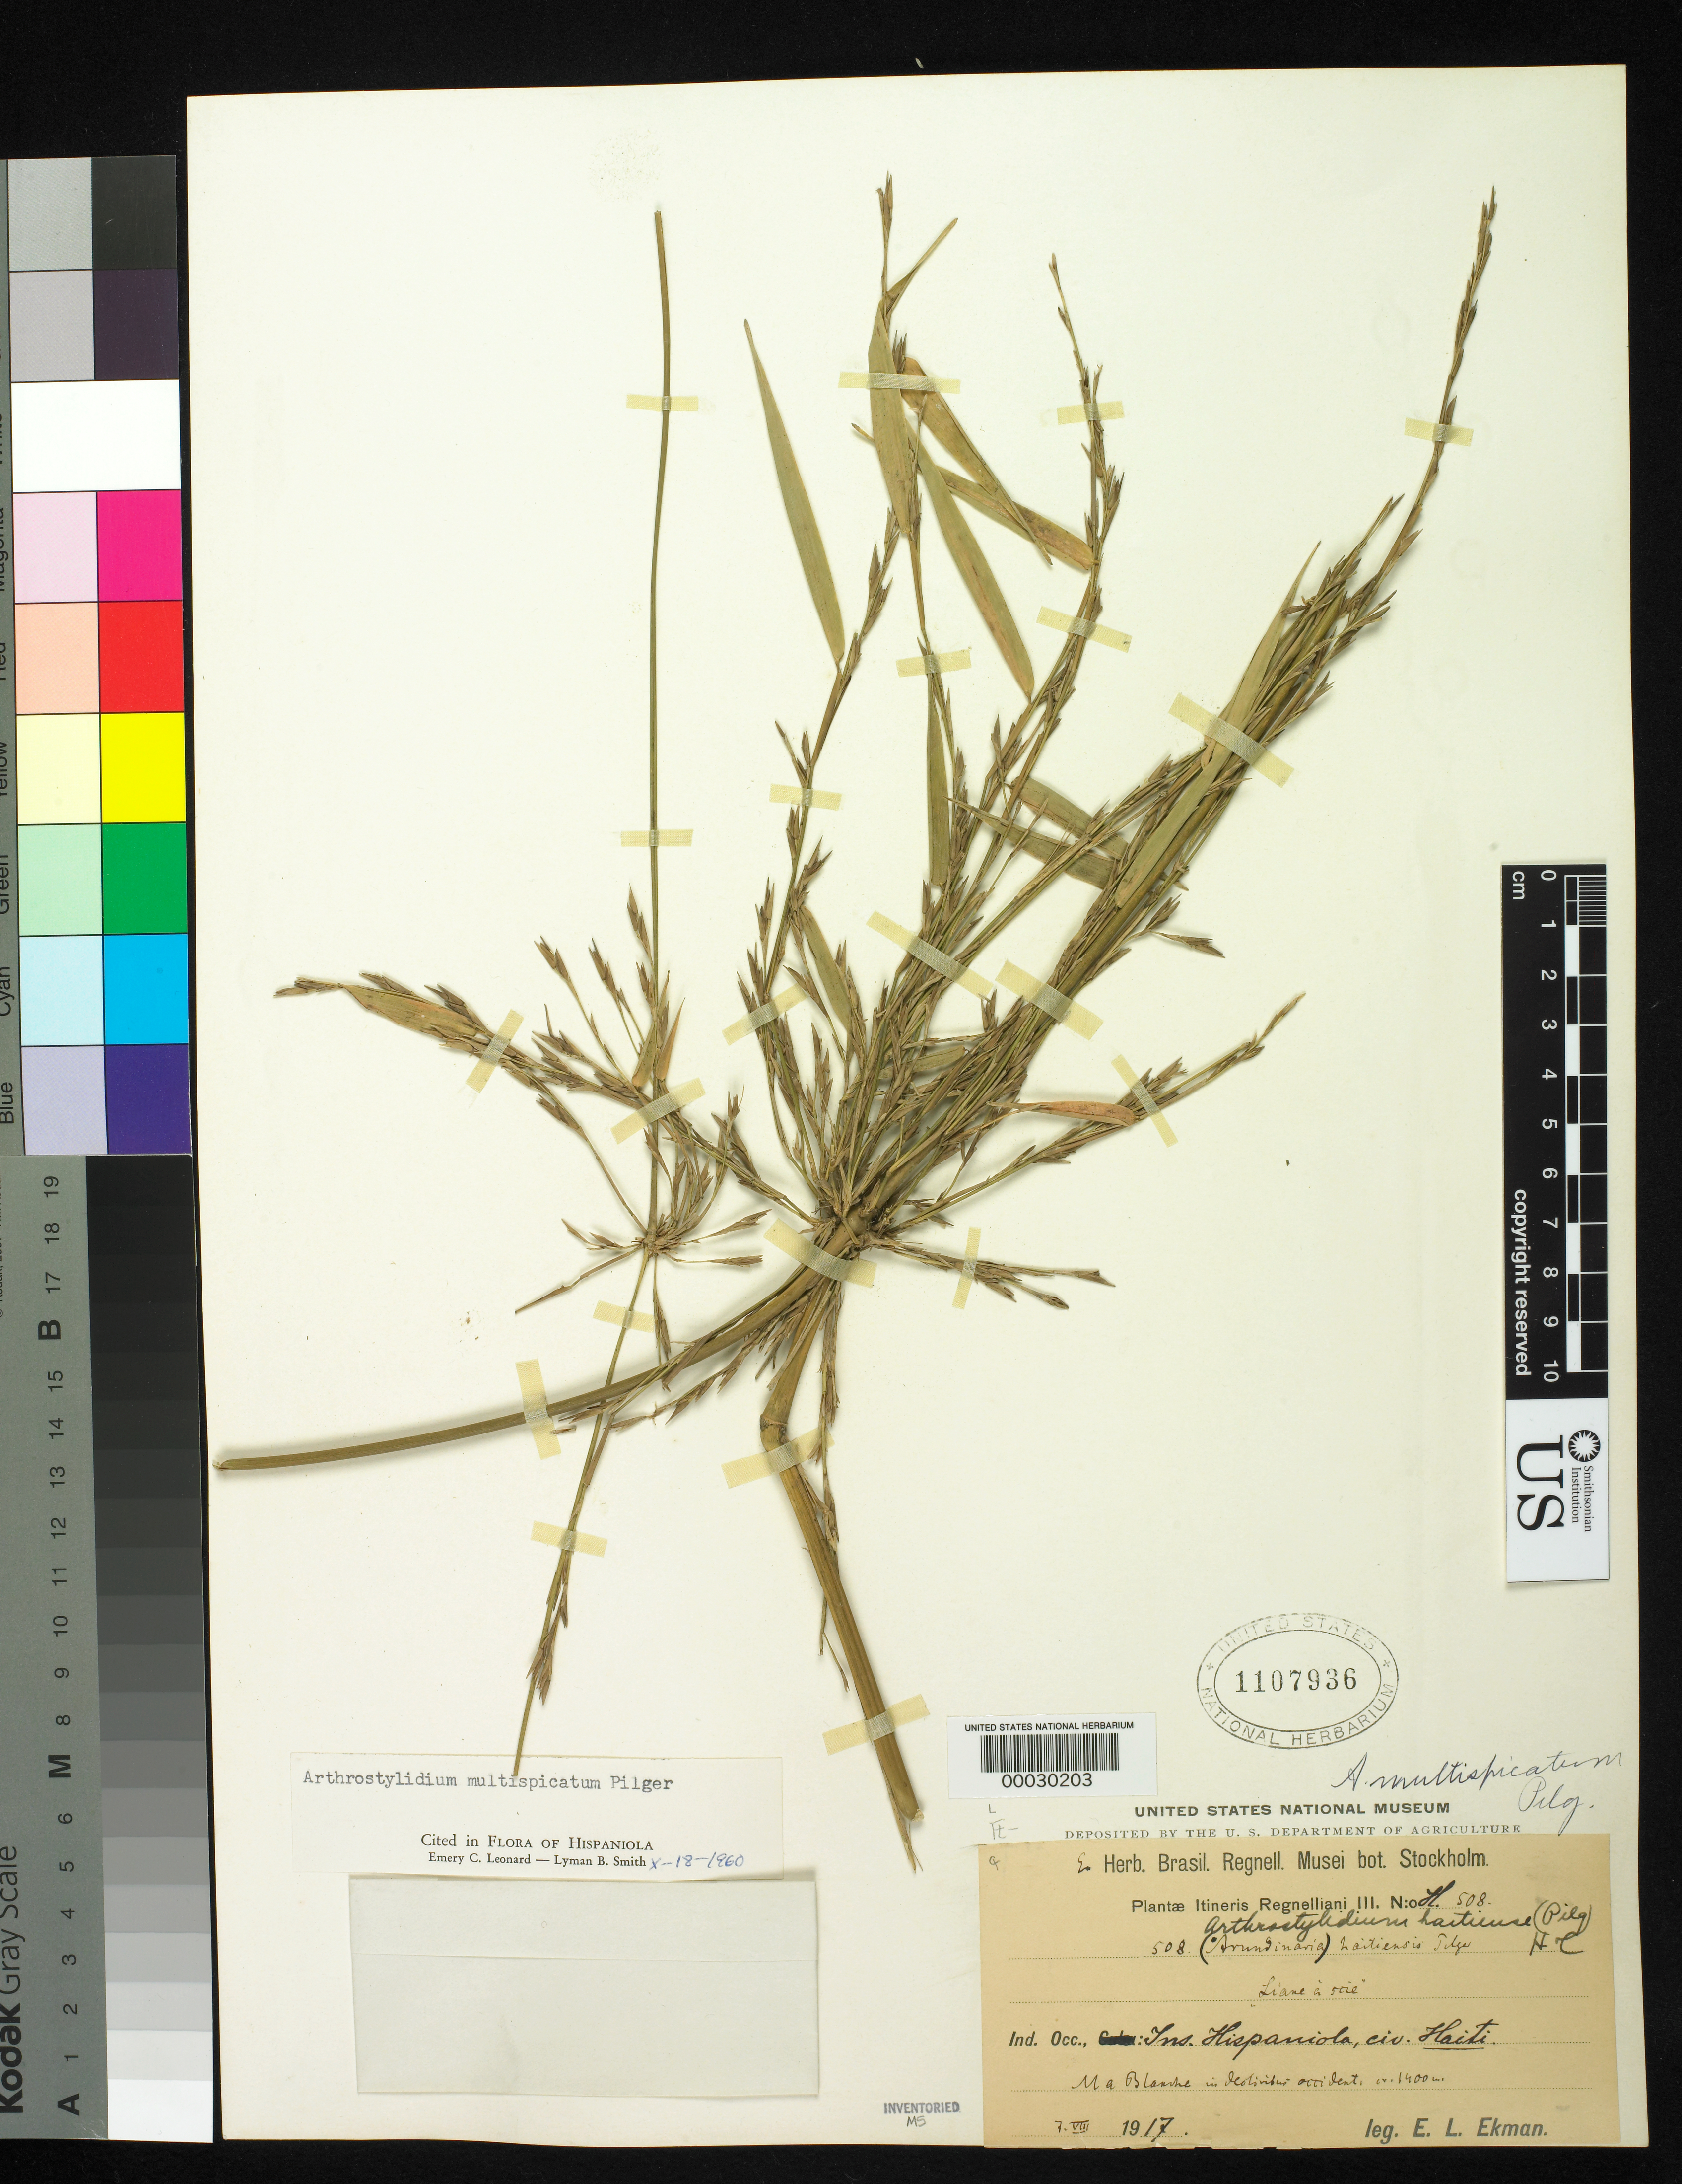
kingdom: Plantae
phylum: Tracheophyta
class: Liliopsida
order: Poales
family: Poaceae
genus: Arthrostylidium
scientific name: Arthrostylidium multispicatum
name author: Pilg. in Urb.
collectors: E. L. Ekman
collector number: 508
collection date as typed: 07 Aug 1917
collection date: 1917-08-07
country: Haiti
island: Hispaniola Island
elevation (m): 1400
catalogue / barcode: US 1107936